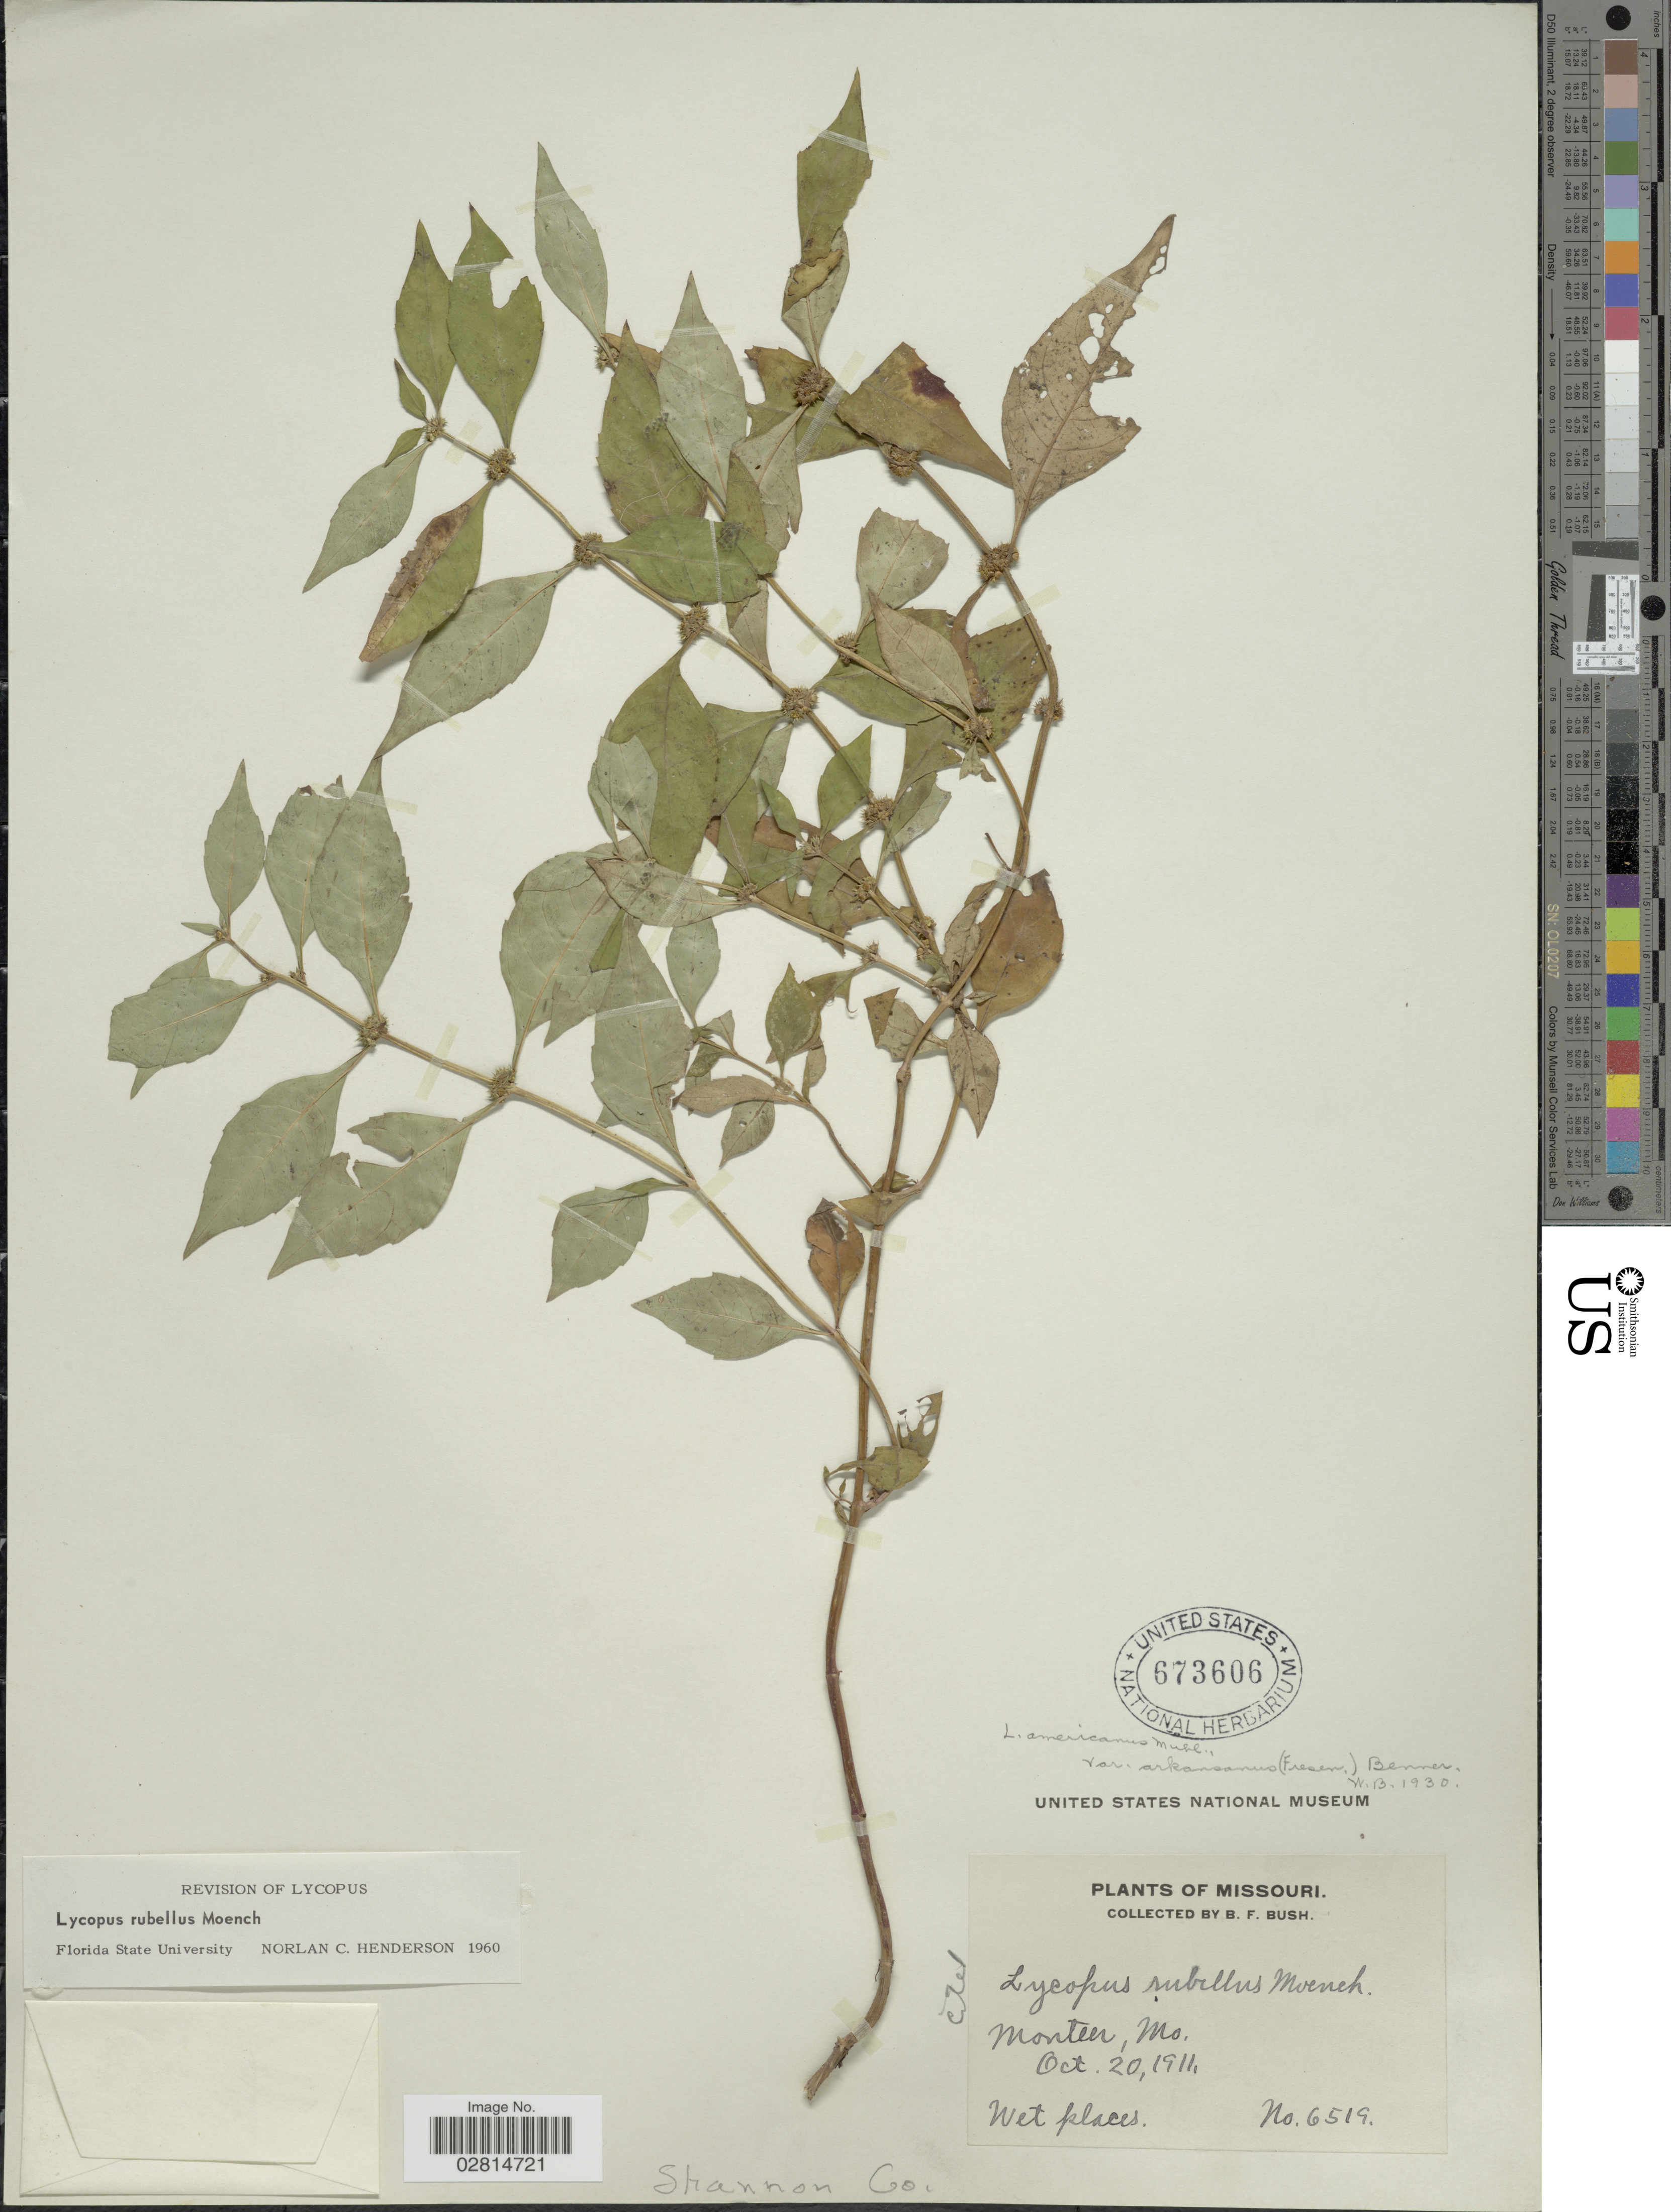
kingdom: Plantae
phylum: Tracheophyta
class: Magnoliopsida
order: Lamiales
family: Lamiaceae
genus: Lycopus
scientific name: Lycopus rubellus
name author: Moench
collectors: B. F. Bush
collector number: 6519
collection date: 1911-10-20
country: United States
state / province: Missouri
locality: Montier. Shannon Co.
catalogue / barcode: US 673606